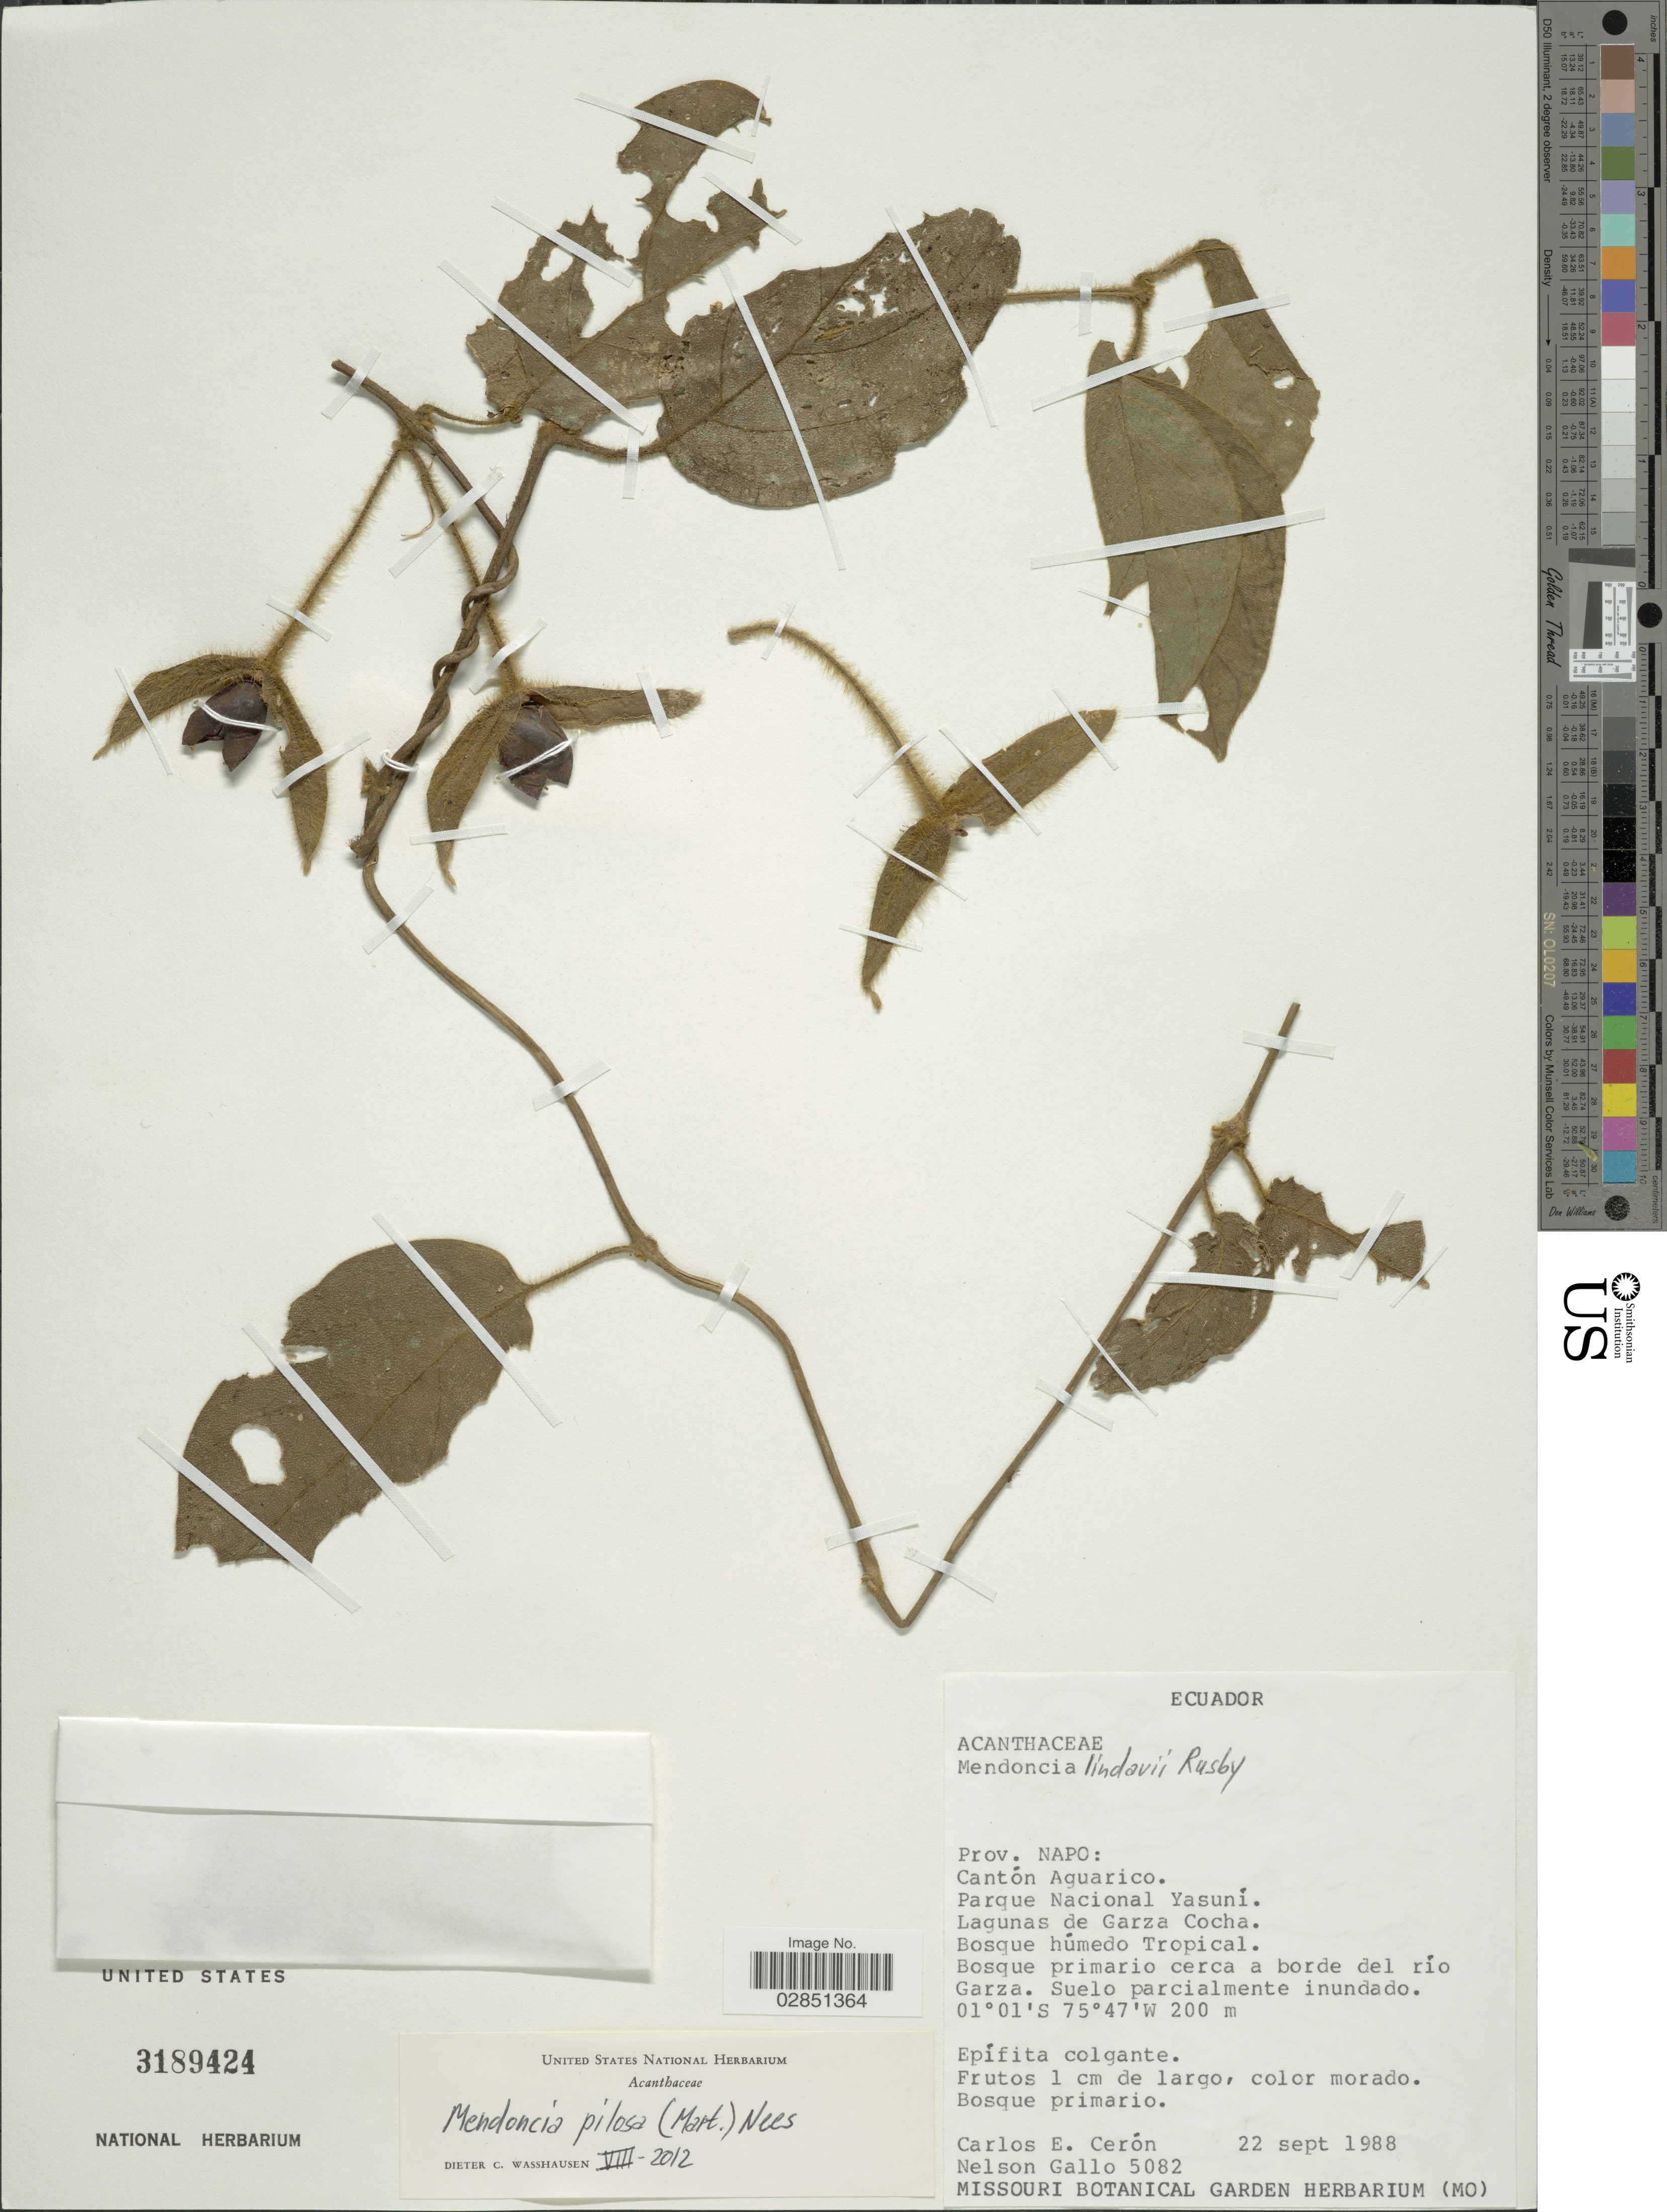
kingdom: Plantae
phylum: Tracheophyta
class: Magnoliopsida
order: Lamiales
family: Acanthaceae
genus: Mendoncia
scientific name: Mendoncia pilosa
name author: Mart.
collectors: C. E. Cerón M. & N. Gallo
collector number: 5082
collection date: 1988-09-22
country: Ecuador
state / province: Napo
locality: Prov. Napo. Cantón Aguarico. Parque Nacional Yasuní. Lagunas de Garza Cocha.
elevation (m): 200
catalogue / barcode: US 3189424